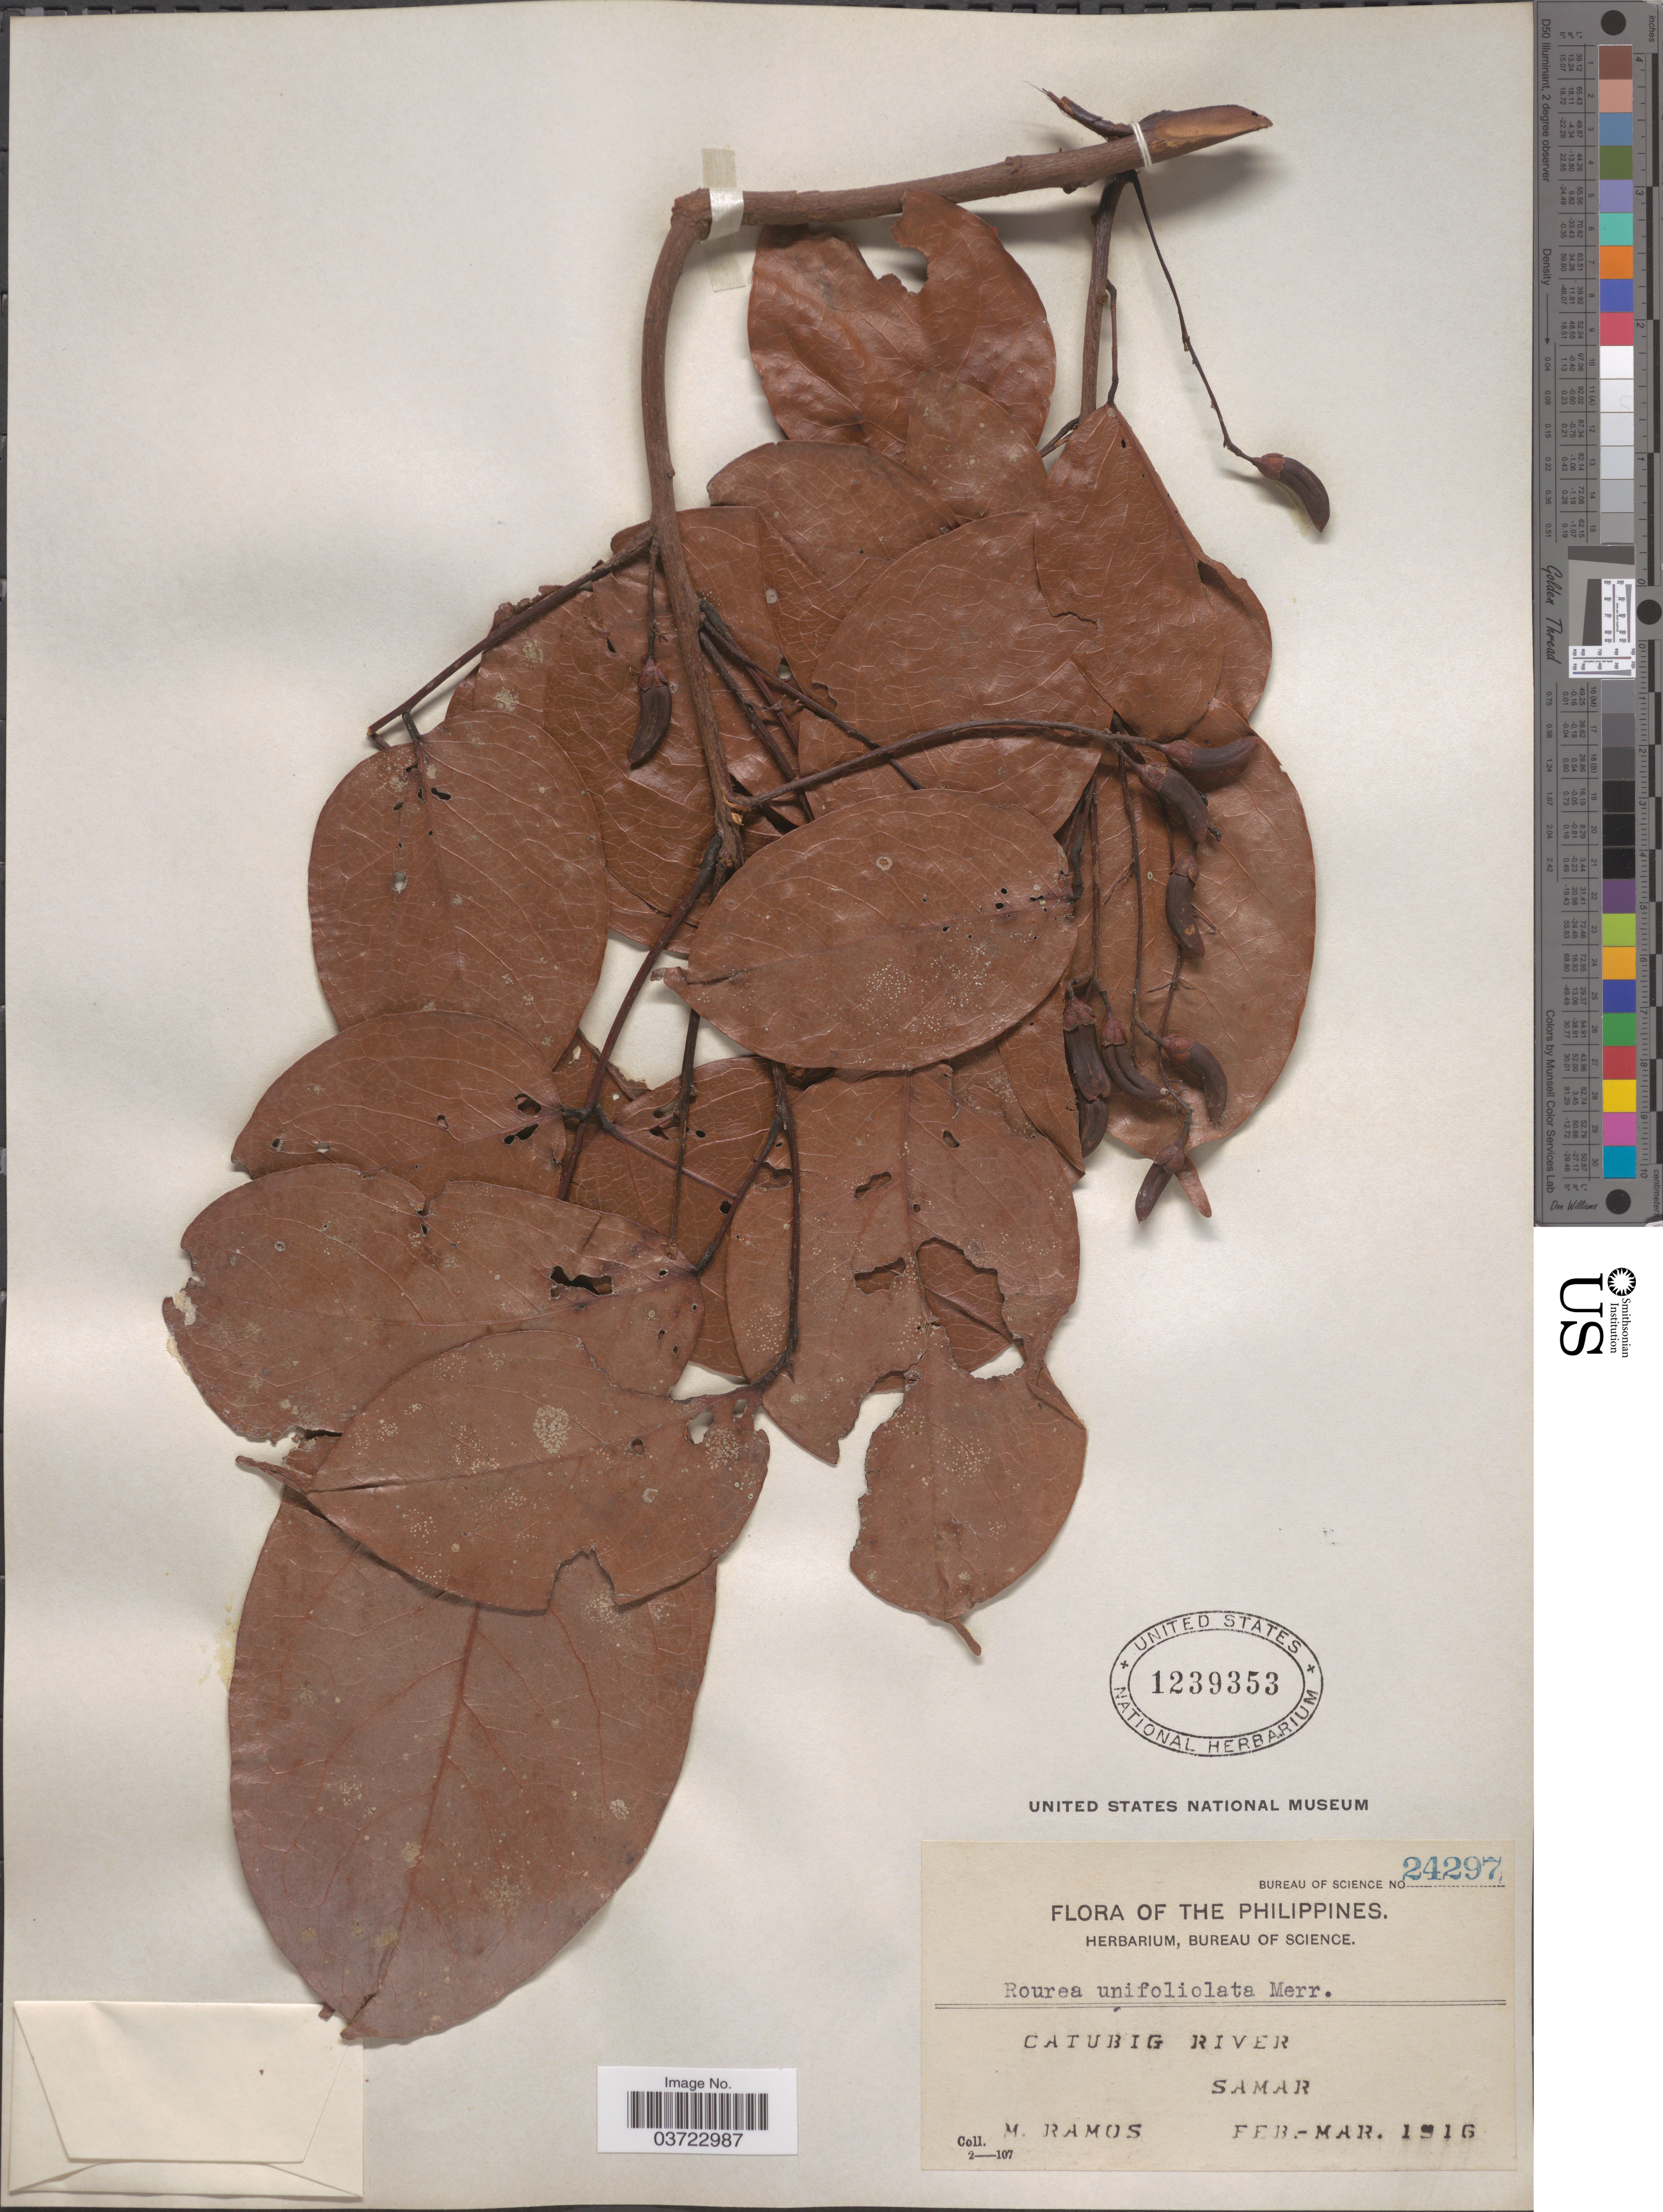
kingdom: Plantae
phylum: Tracheophyta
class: Magnoliopsida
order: Oxalidales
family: Connaraceae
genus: Rourea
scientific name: Rourea volubilis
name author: Merr.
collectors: M. Ramos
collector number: Bureau of Science 24297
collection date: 1916-02/1916-03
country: Philippines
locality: Catubig River. Samar.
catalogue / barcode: US 1239353